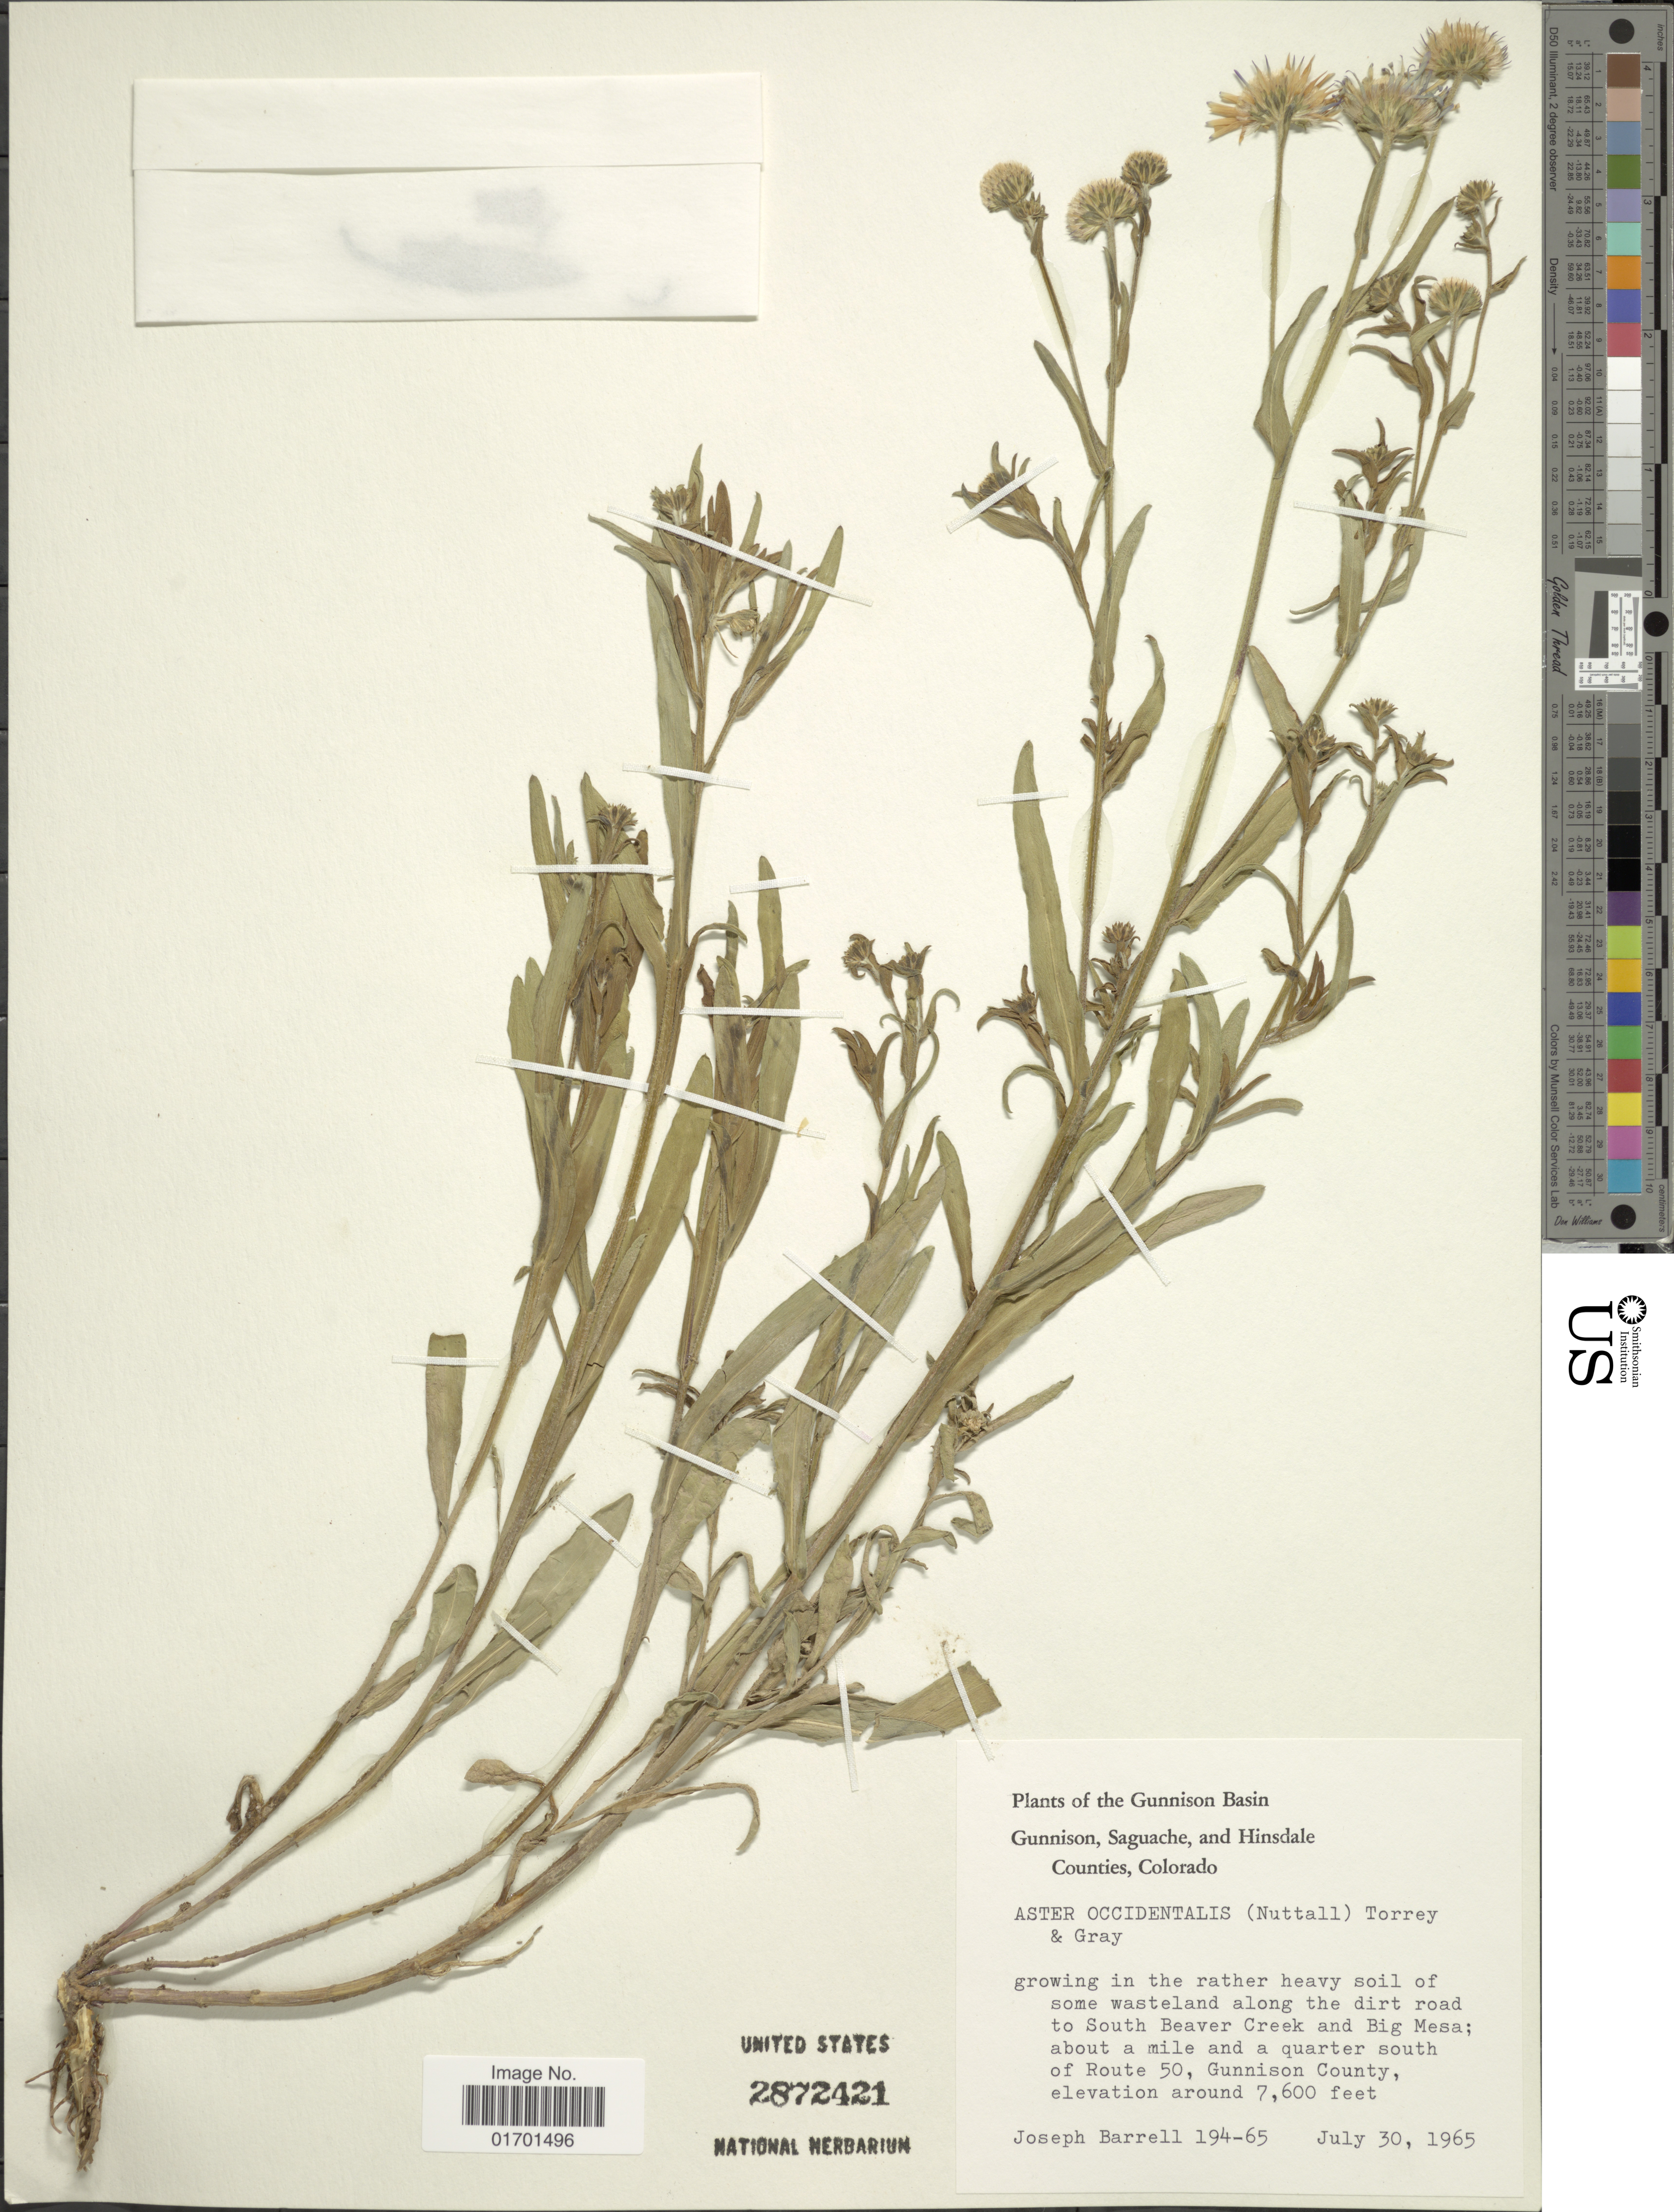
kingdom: Plantae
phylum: Tracheophyta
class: Magnoliopsida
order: Asterales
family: Asteraceae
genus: Symphyotrichum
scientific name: Symphyotrichum spathulatum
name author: (Lindl.) G.L. Nesom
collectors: J. Barrell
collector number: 194-65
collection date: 1965-07-30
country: United States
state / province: Colorado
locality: Gunnison Basin, Gunnison, Saguache, and Hinsdale Counties, growing in the rather heavy soil of some wasteland along the dirt road to South Beaver Creek and Big Mesa; about a mile and a quarter south of Route 50, Gunnison County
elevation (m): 2316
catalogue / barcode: US 2872421